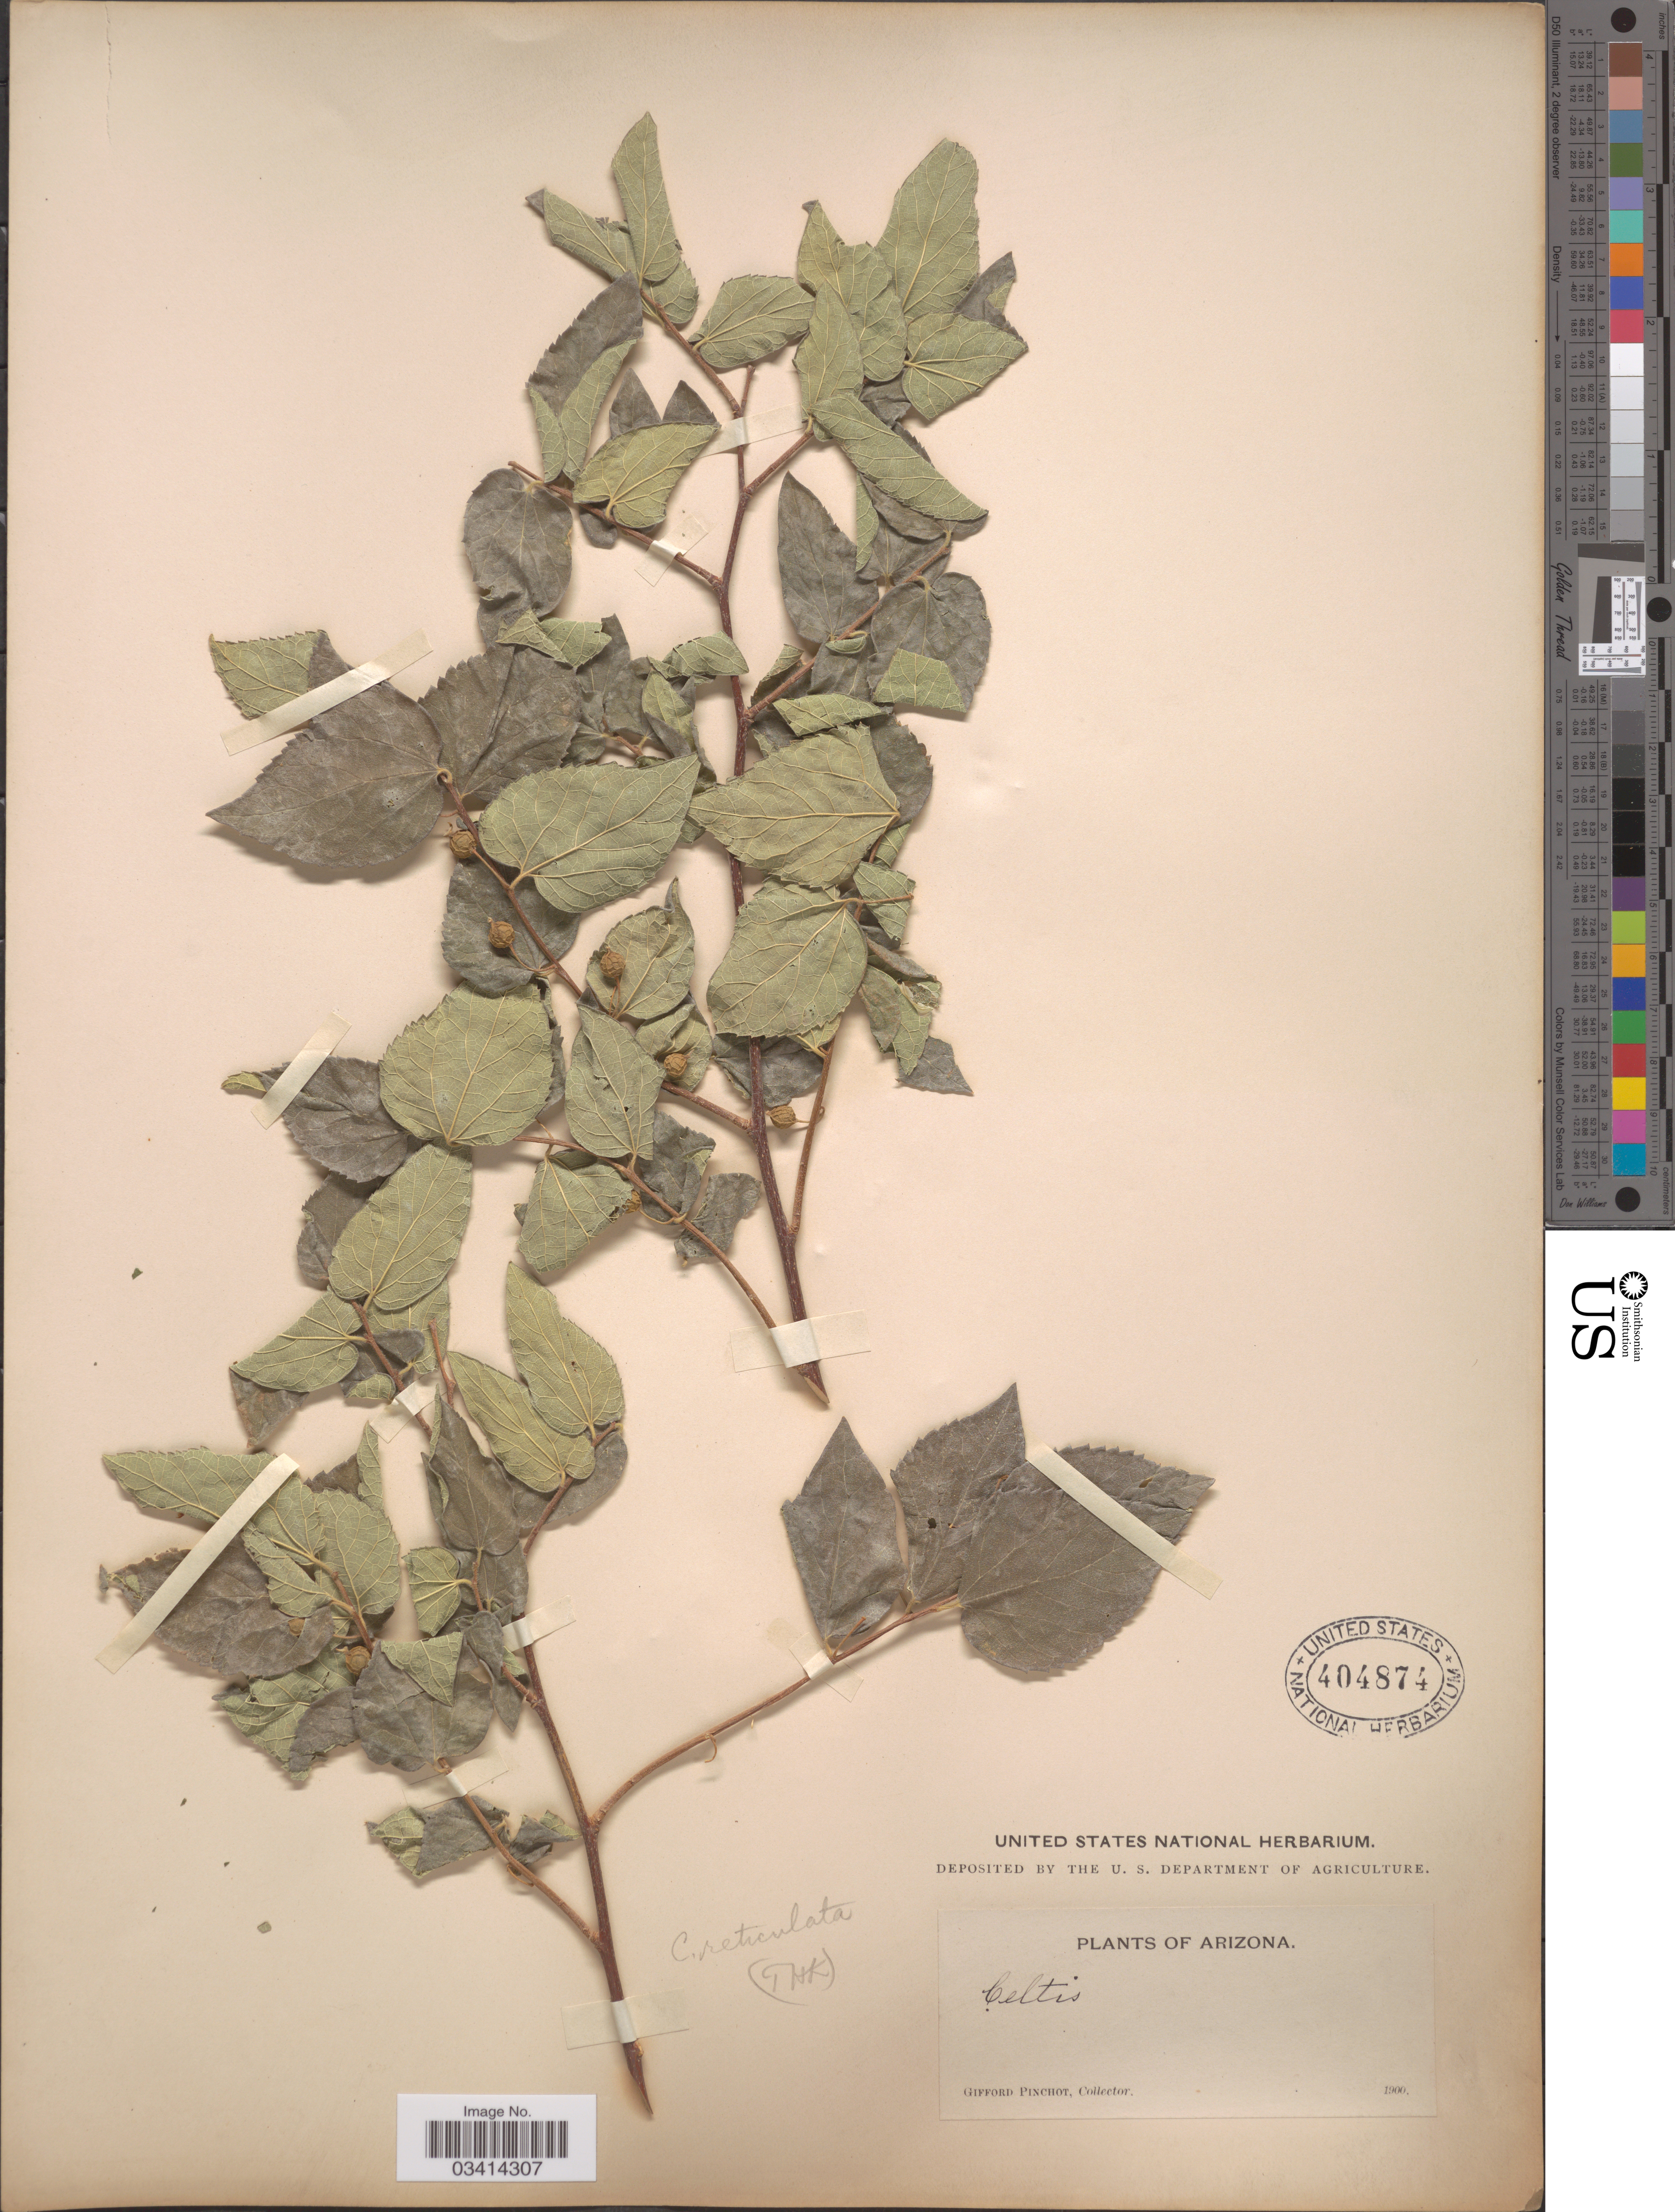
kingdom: Plantae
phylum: Tracheophyta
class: Magnoliopsida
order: Rosales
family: Cannabaceae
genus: Celtis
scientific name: Celtis reticulata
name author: Torr.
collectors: G. Pinchot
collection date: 1900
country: United States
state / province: Arizona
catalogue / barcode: US 404874